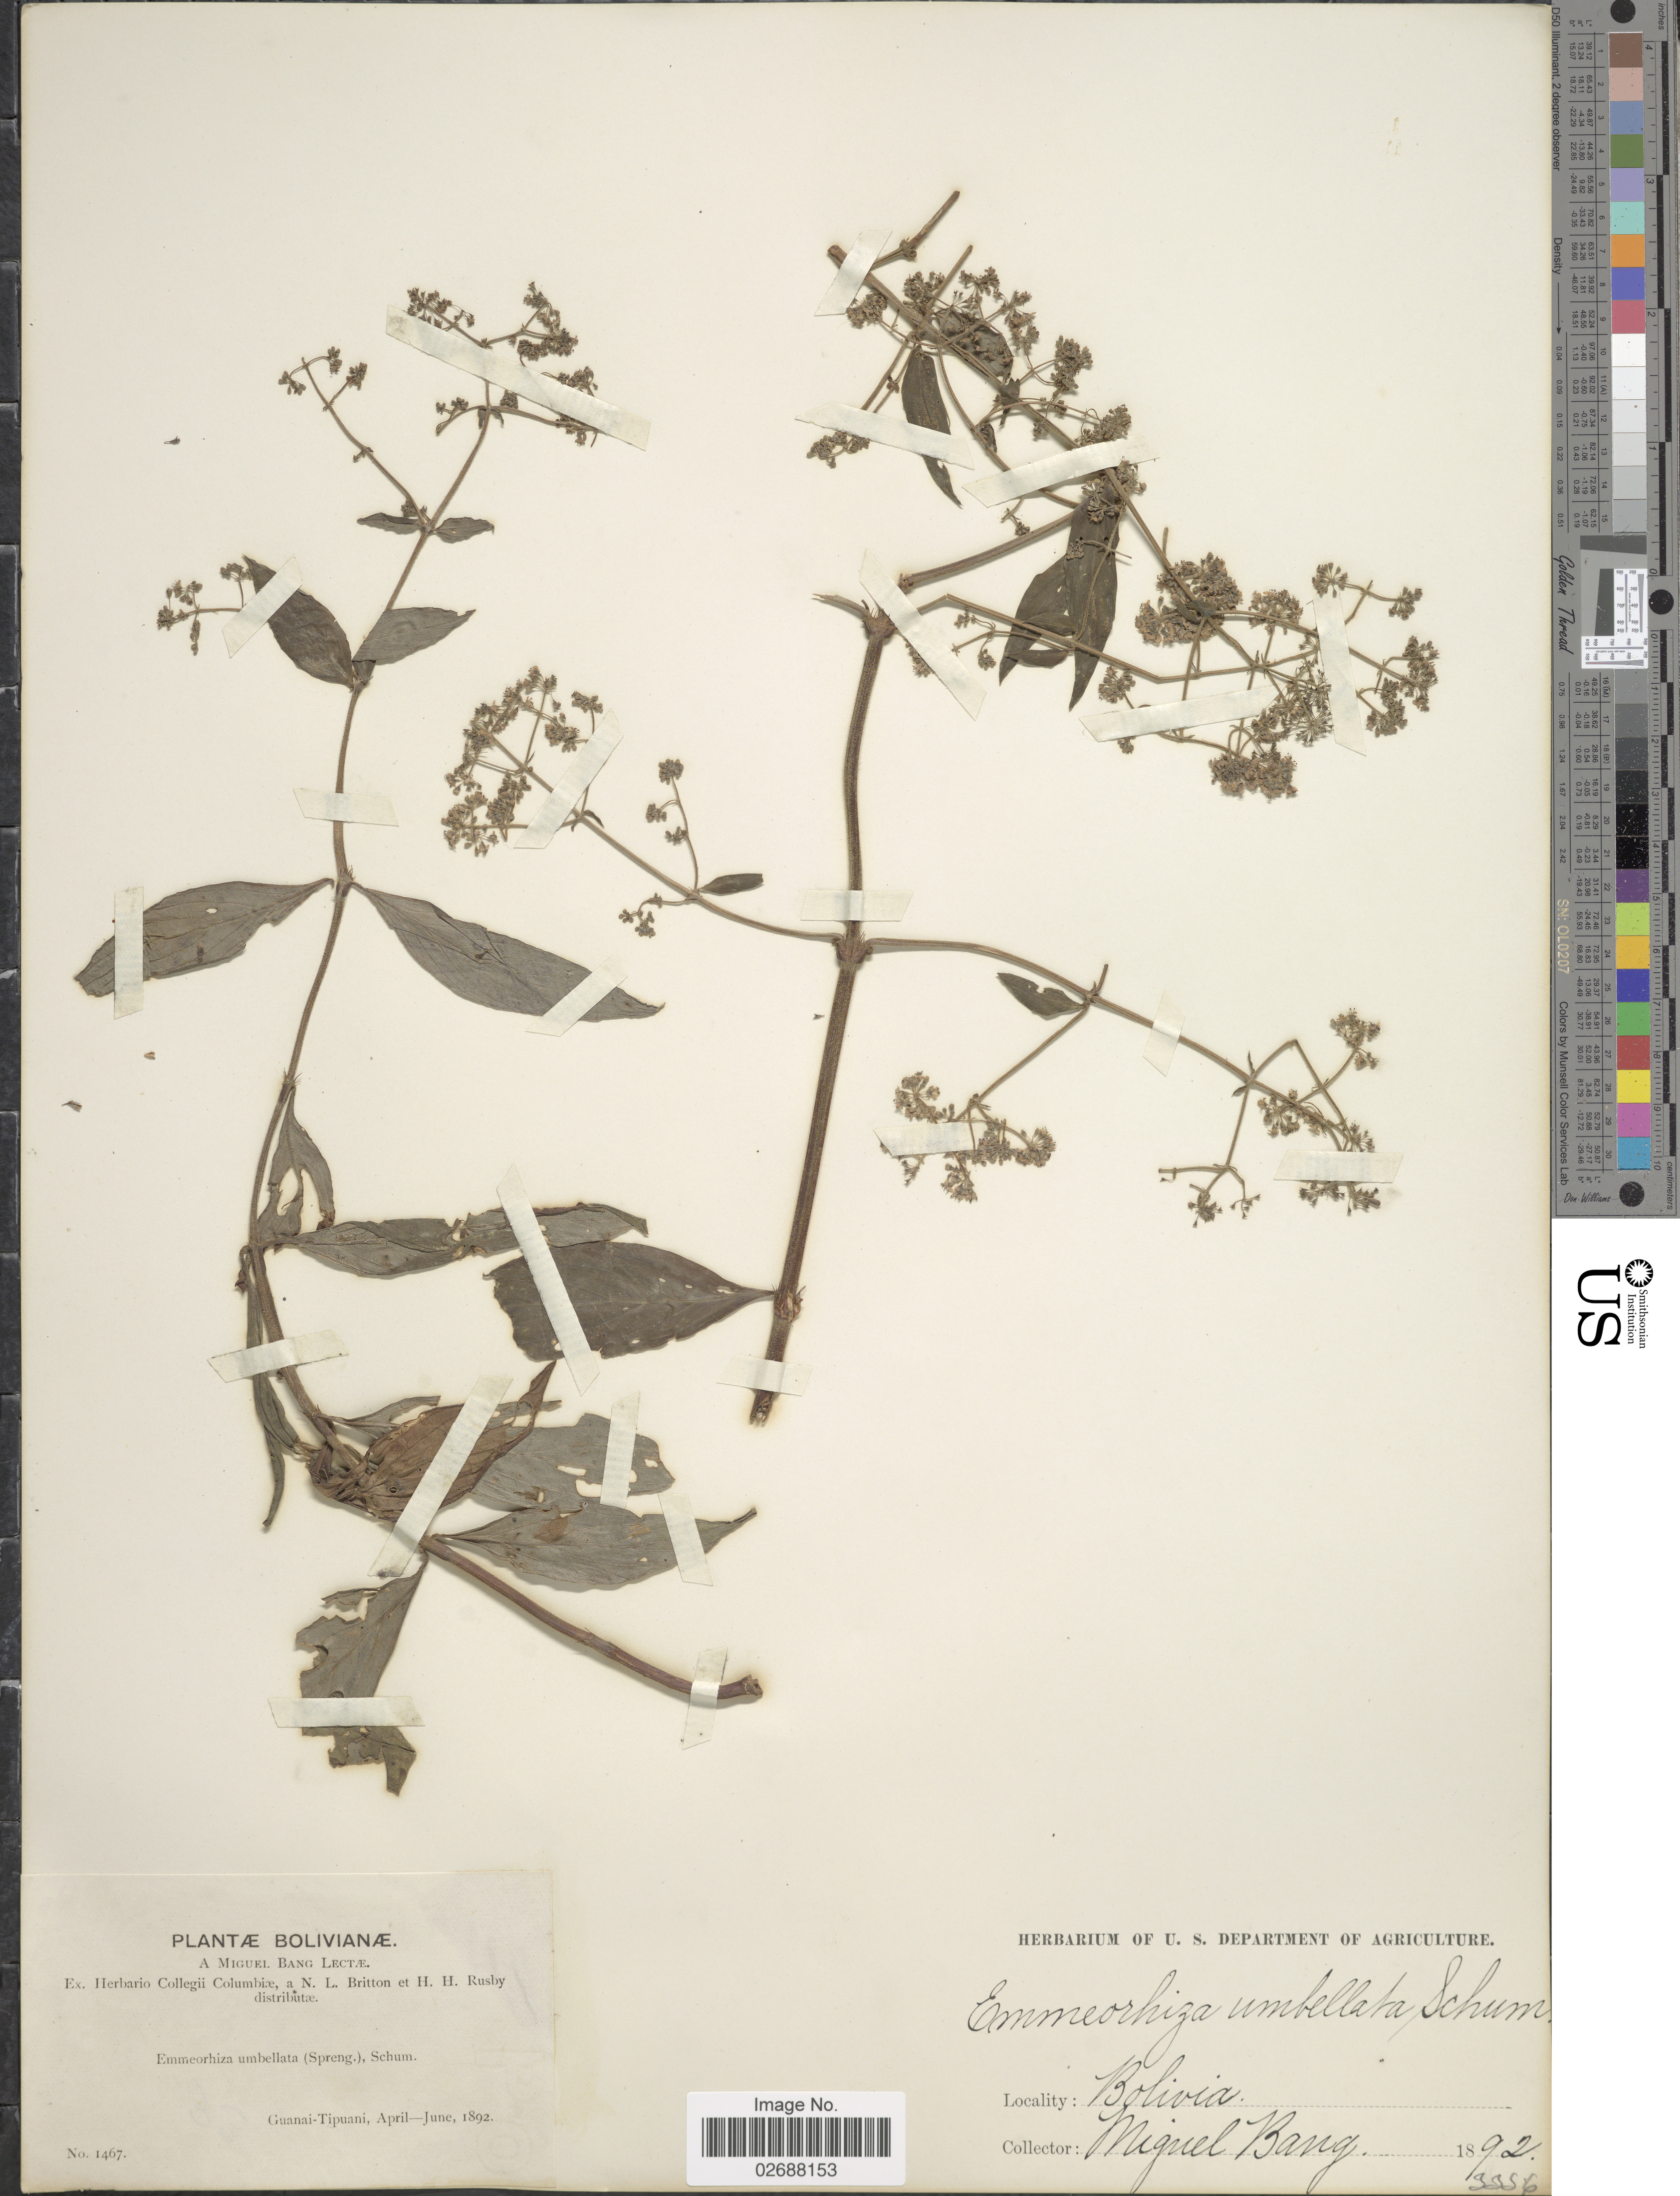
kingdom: Plantae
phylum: Tracheophyta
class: Magnoliopsida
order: Gentianales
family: Rubiaceae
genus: Emmeorhiza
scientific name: Emmeorhiza umbellata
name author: (Spreng.) K. Schum.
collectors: M. Bang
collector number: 1467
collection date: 1892-04/1892-06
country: Bolivia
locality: Guanai-Tipuano